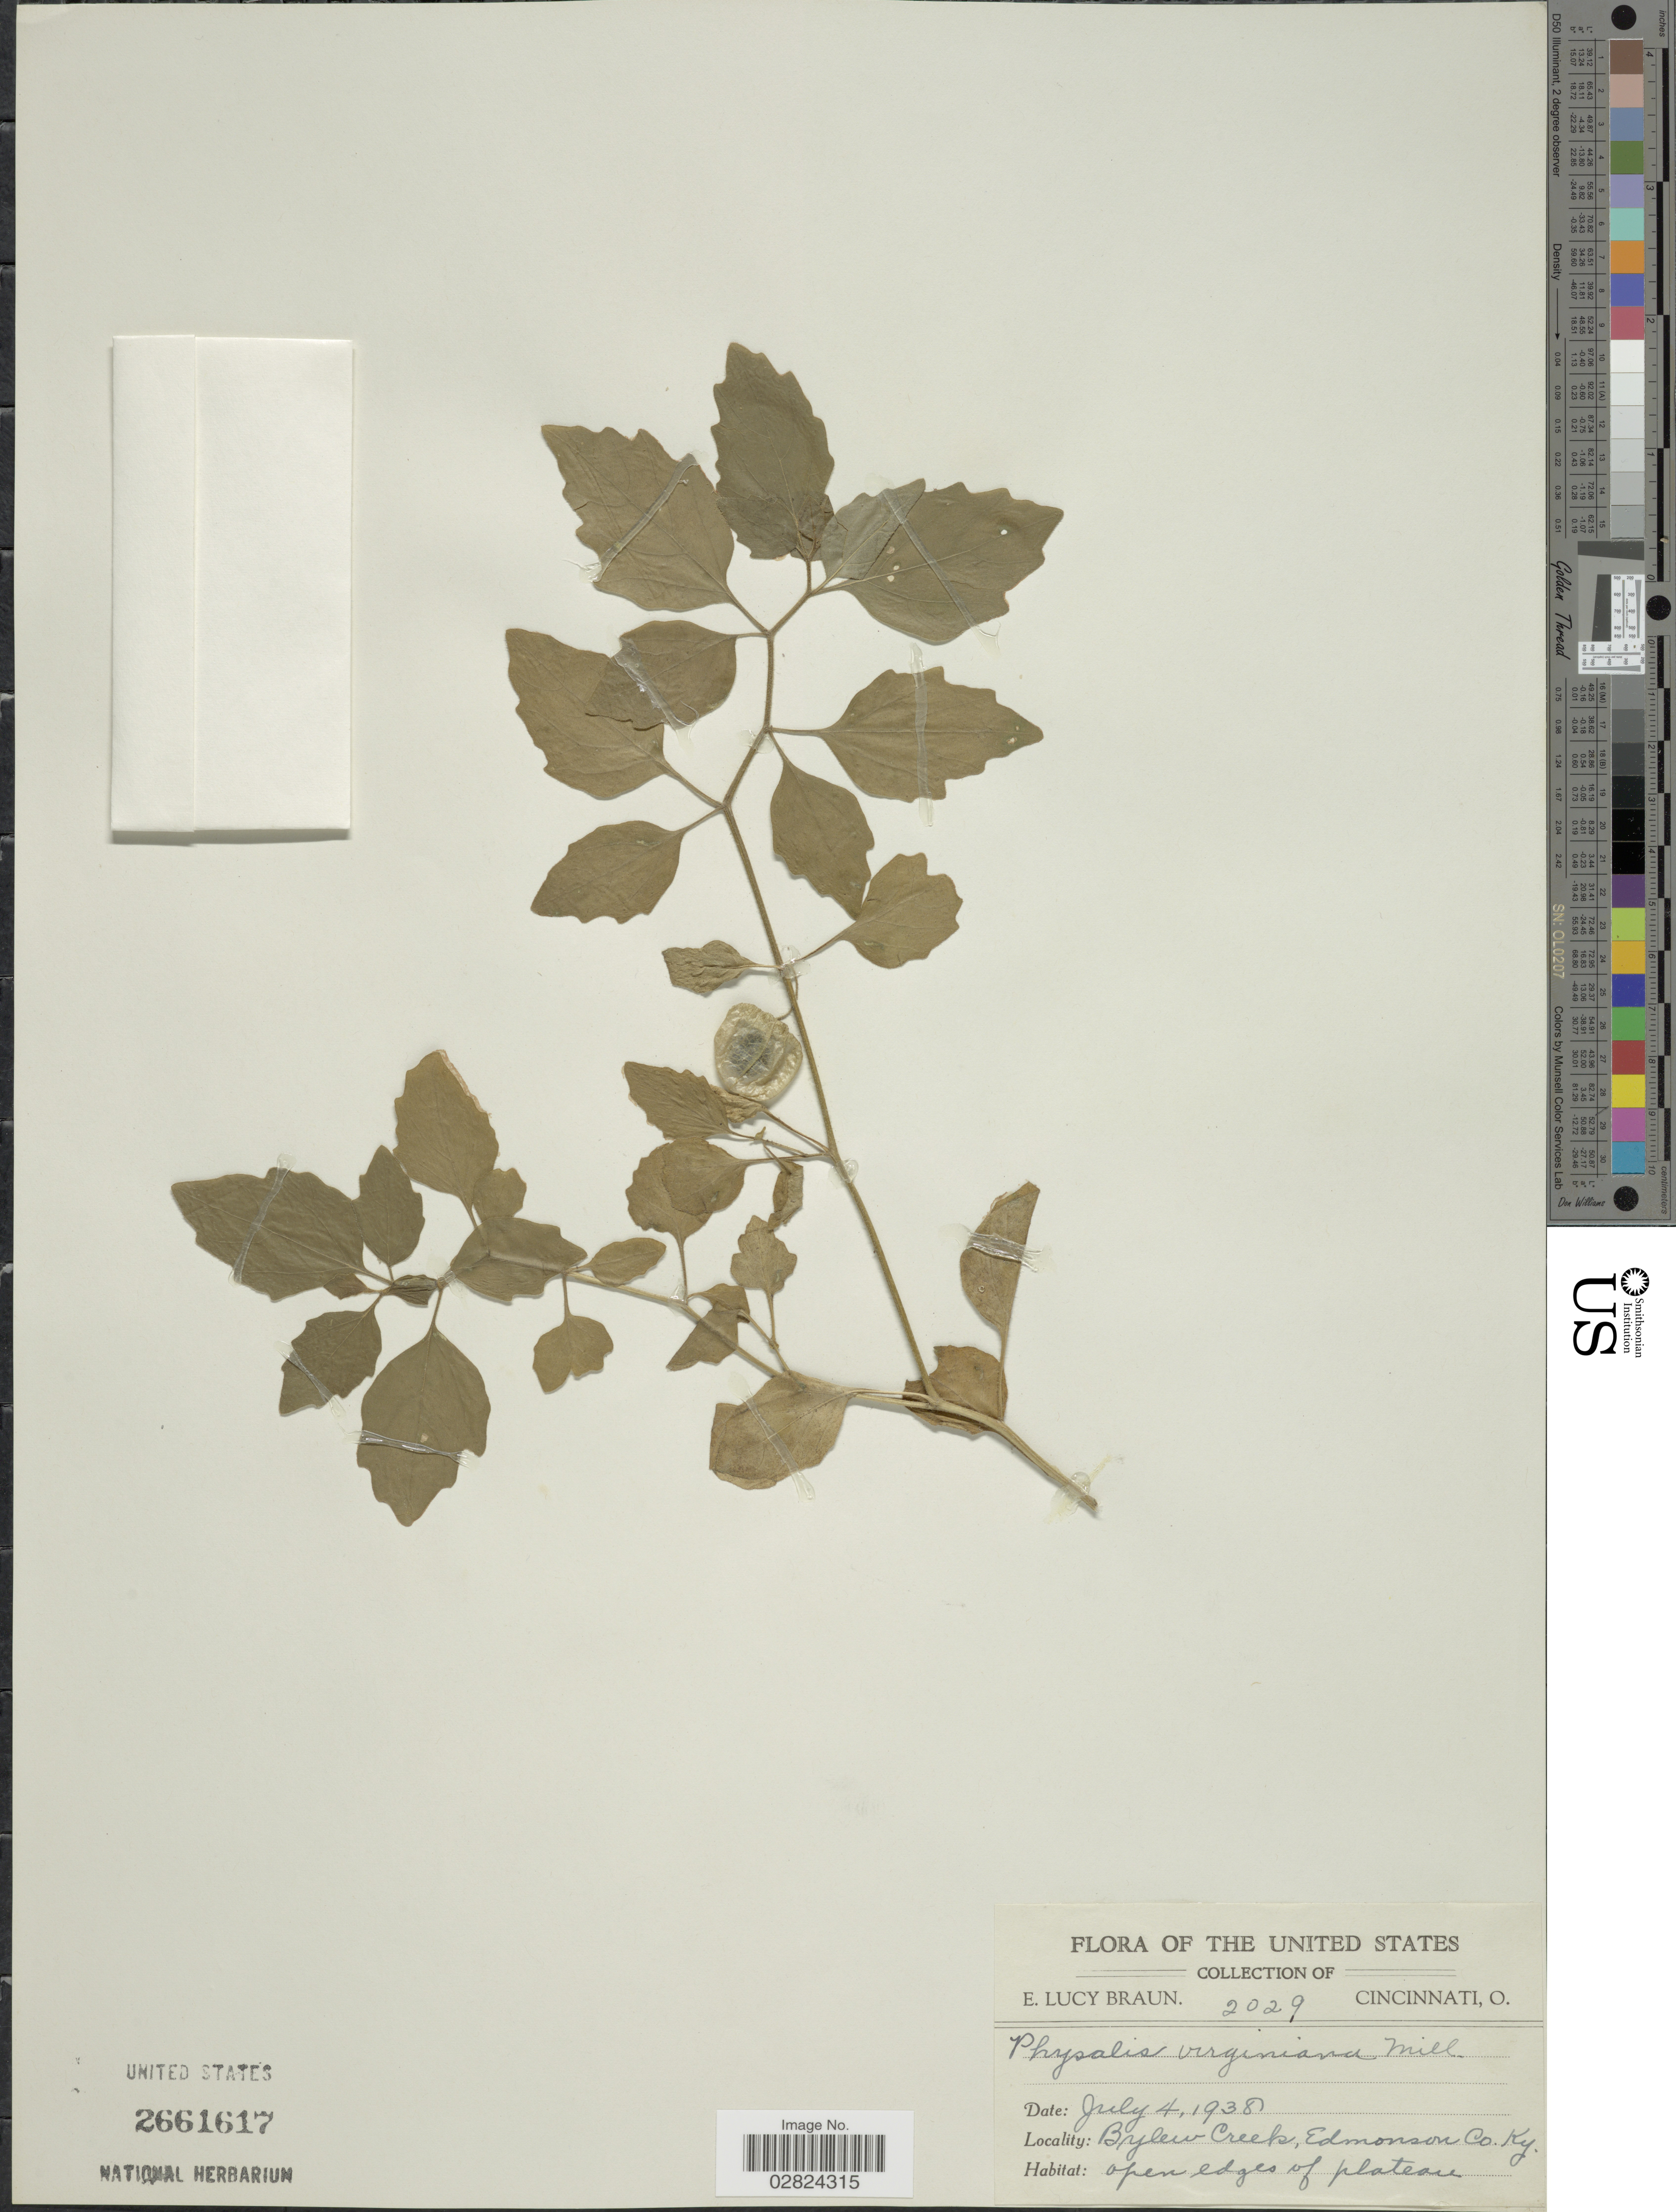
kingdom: Plantae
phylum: Tracheophyta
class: Magnoliopsida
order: Solanales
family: Solanaceae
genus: Physalis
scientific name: Physalis virginiana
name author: Mill.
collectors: E. L. Braun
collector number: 2029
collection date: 1938-07-04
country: United States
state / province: Kentucky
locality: Bylew Creek, Edmonson Co. Ky.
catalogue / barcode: US 2661617